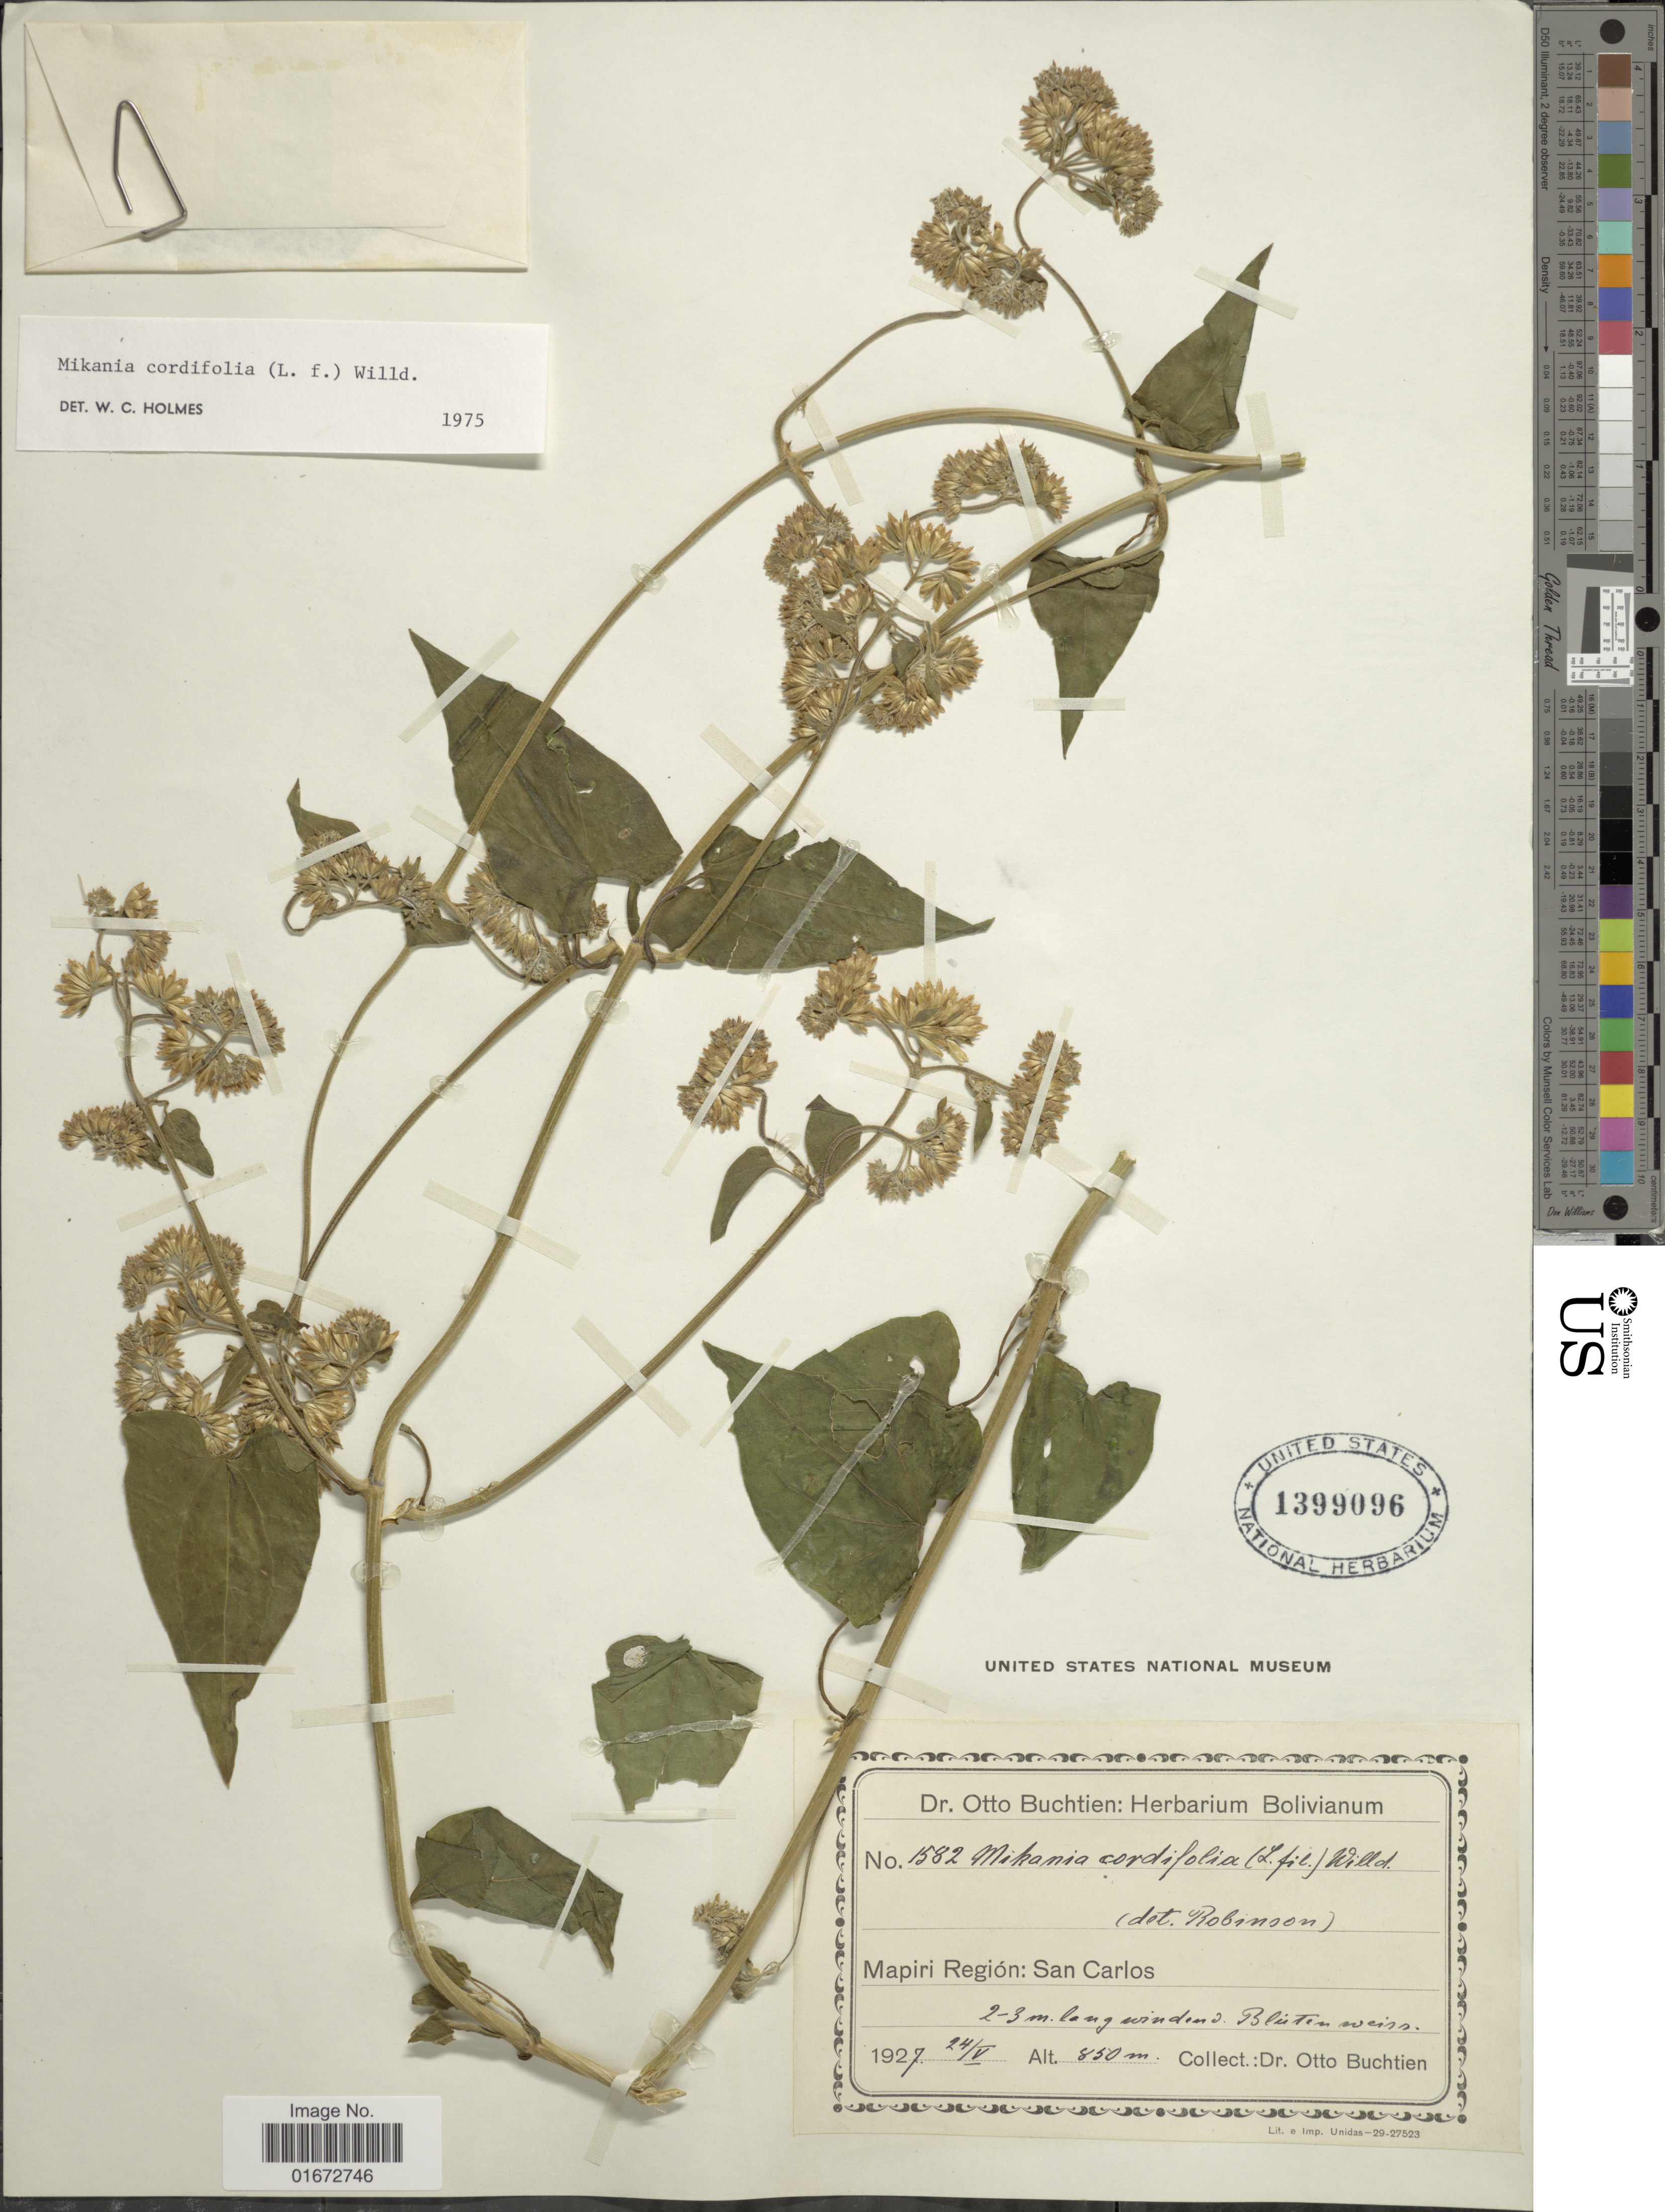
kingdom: Plantae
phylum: Tracheophyta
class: Magnoliopsida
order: Asterales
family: Asteraceae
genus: Mikania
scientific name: Mikania cordifolia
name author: Kunth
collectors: O. Buchtien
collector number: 1582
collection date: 1927-05-24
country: Bolivia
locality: Mapiri Región: San Carlos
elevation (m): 850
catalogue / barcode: US 1399096